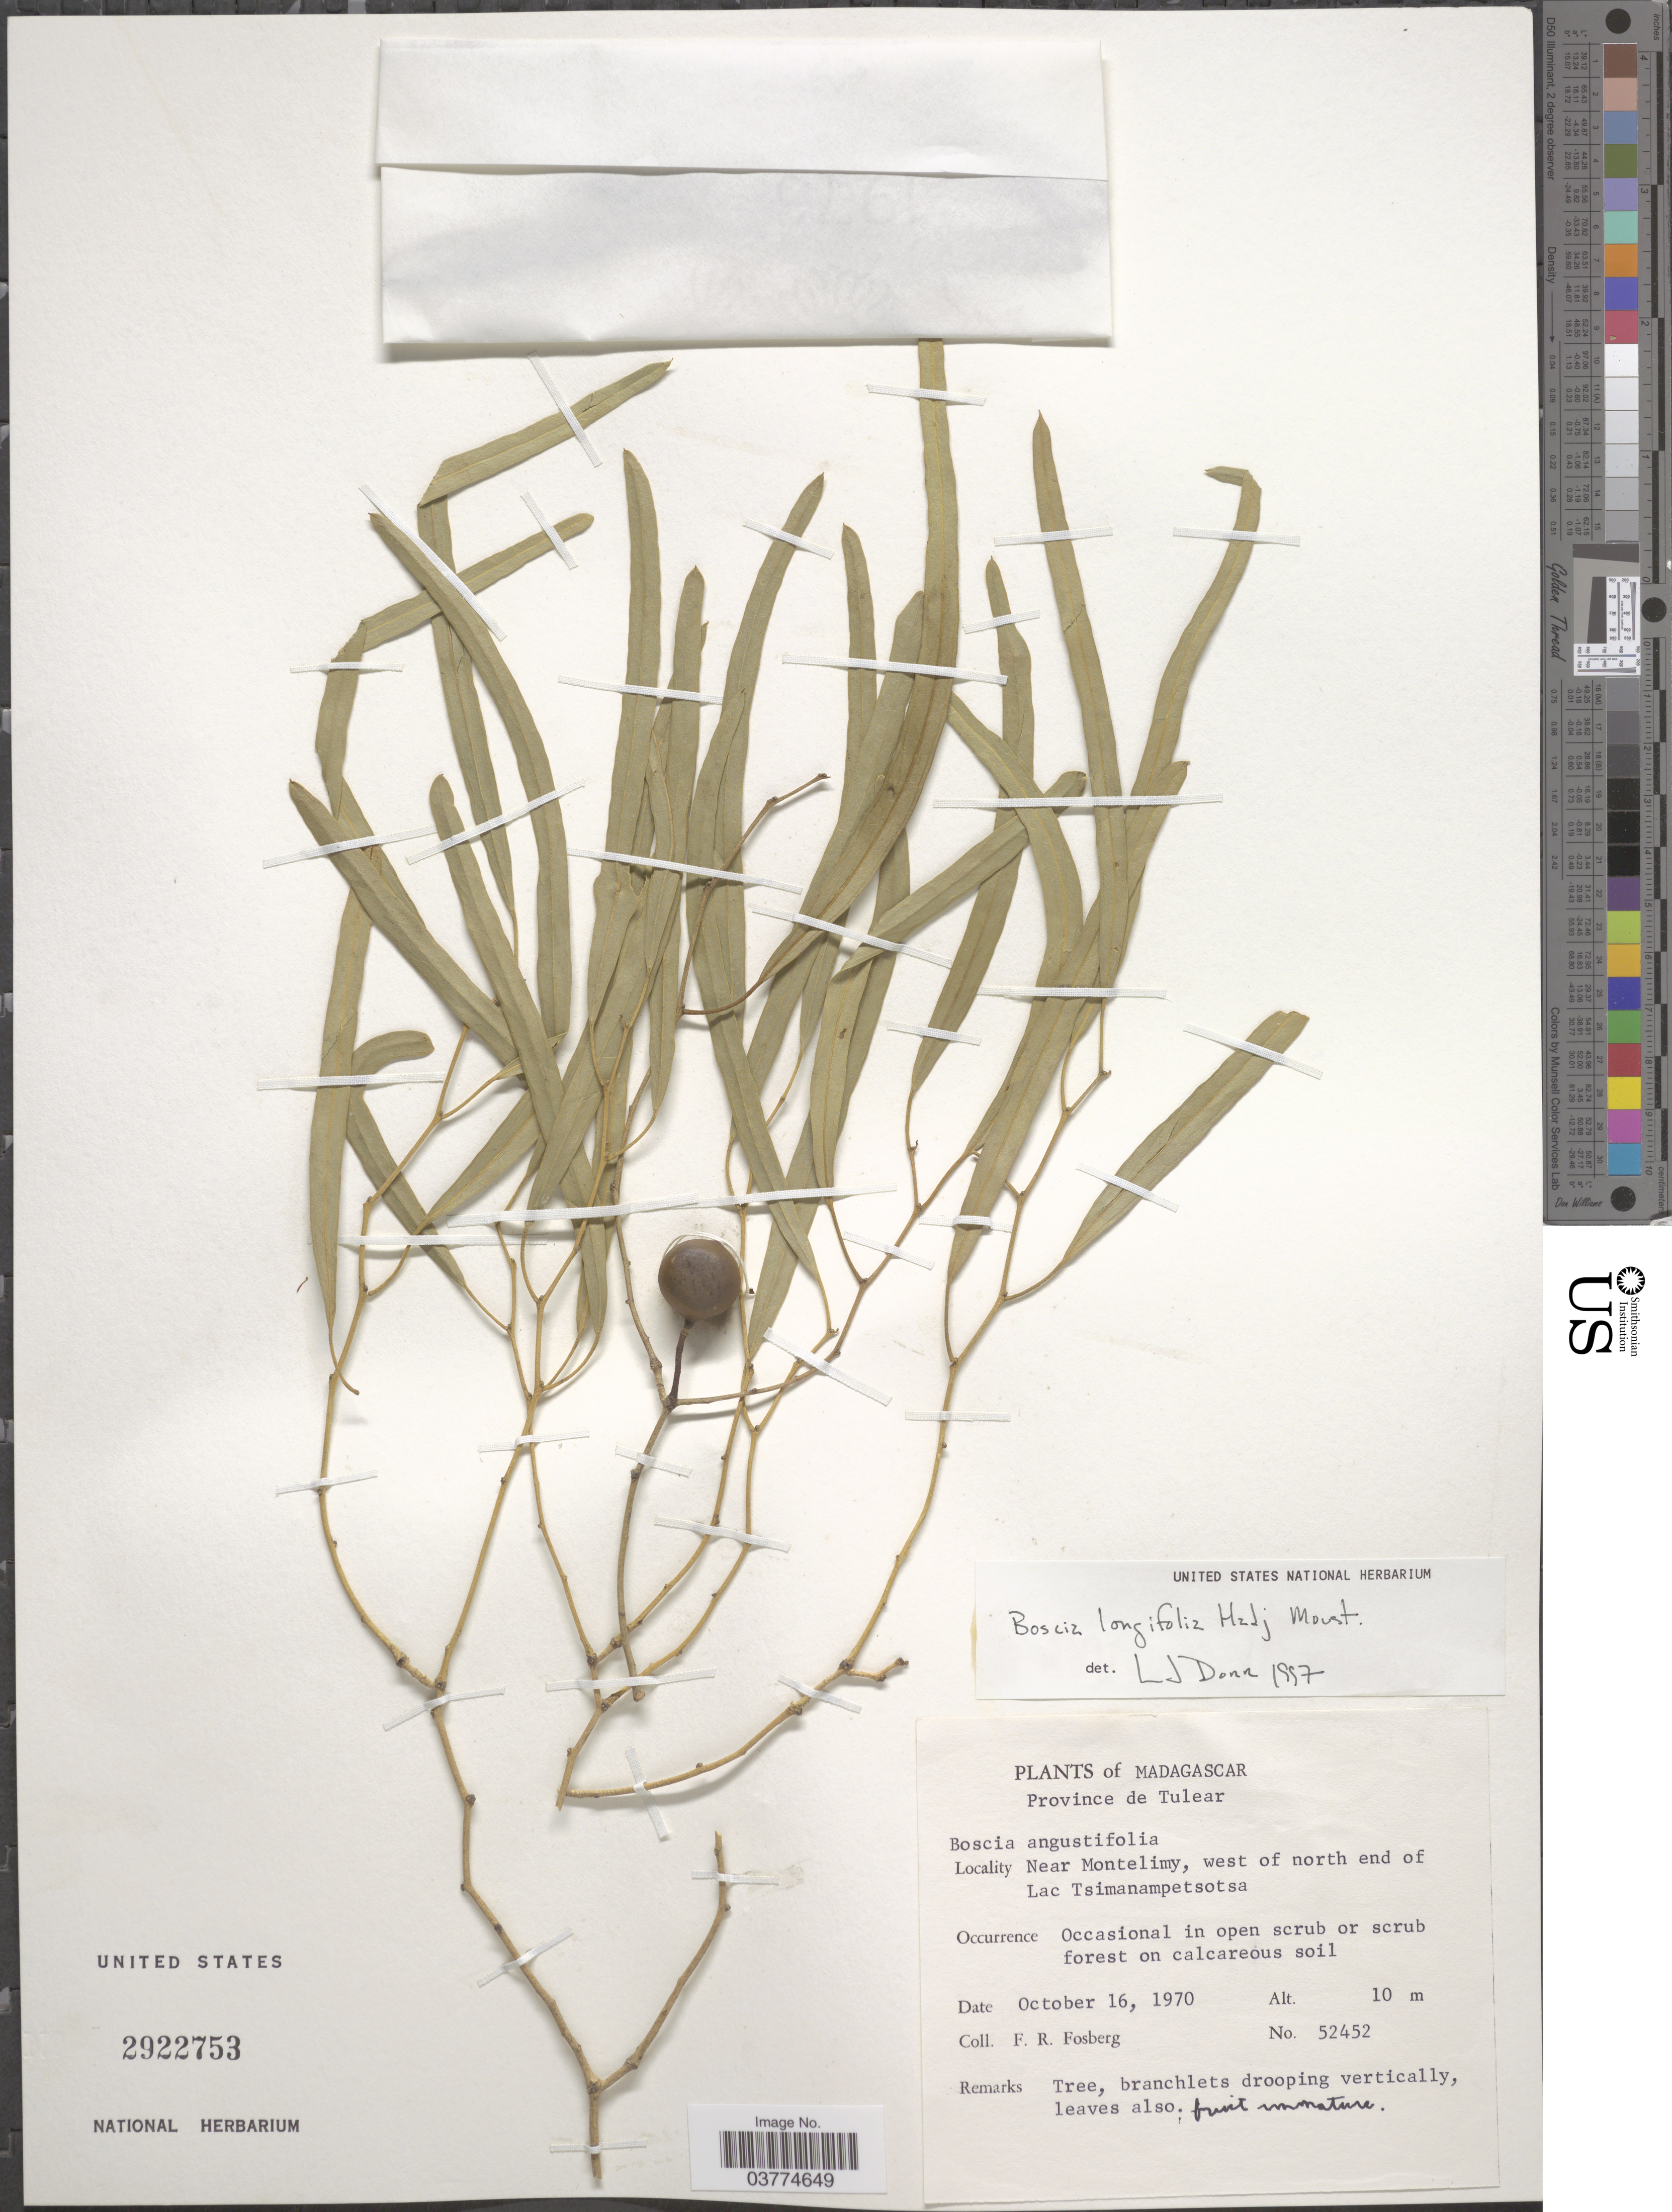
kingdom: Plantae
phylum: Tracheophyta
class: Magnoliopsida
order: Brassicales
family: Capparaceae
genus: Boscia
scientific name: Boscia longifolia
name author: Hadj-Moust.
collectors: F. R. Fosberg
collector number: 52452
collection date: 1970-10-16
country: Madagascar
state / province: Atsimo-Andrefana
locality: Province de Tulear. Near Montelimy, west of north end of Lac Tsimanampetsotsa.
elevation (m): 10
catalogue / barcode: US 2922753